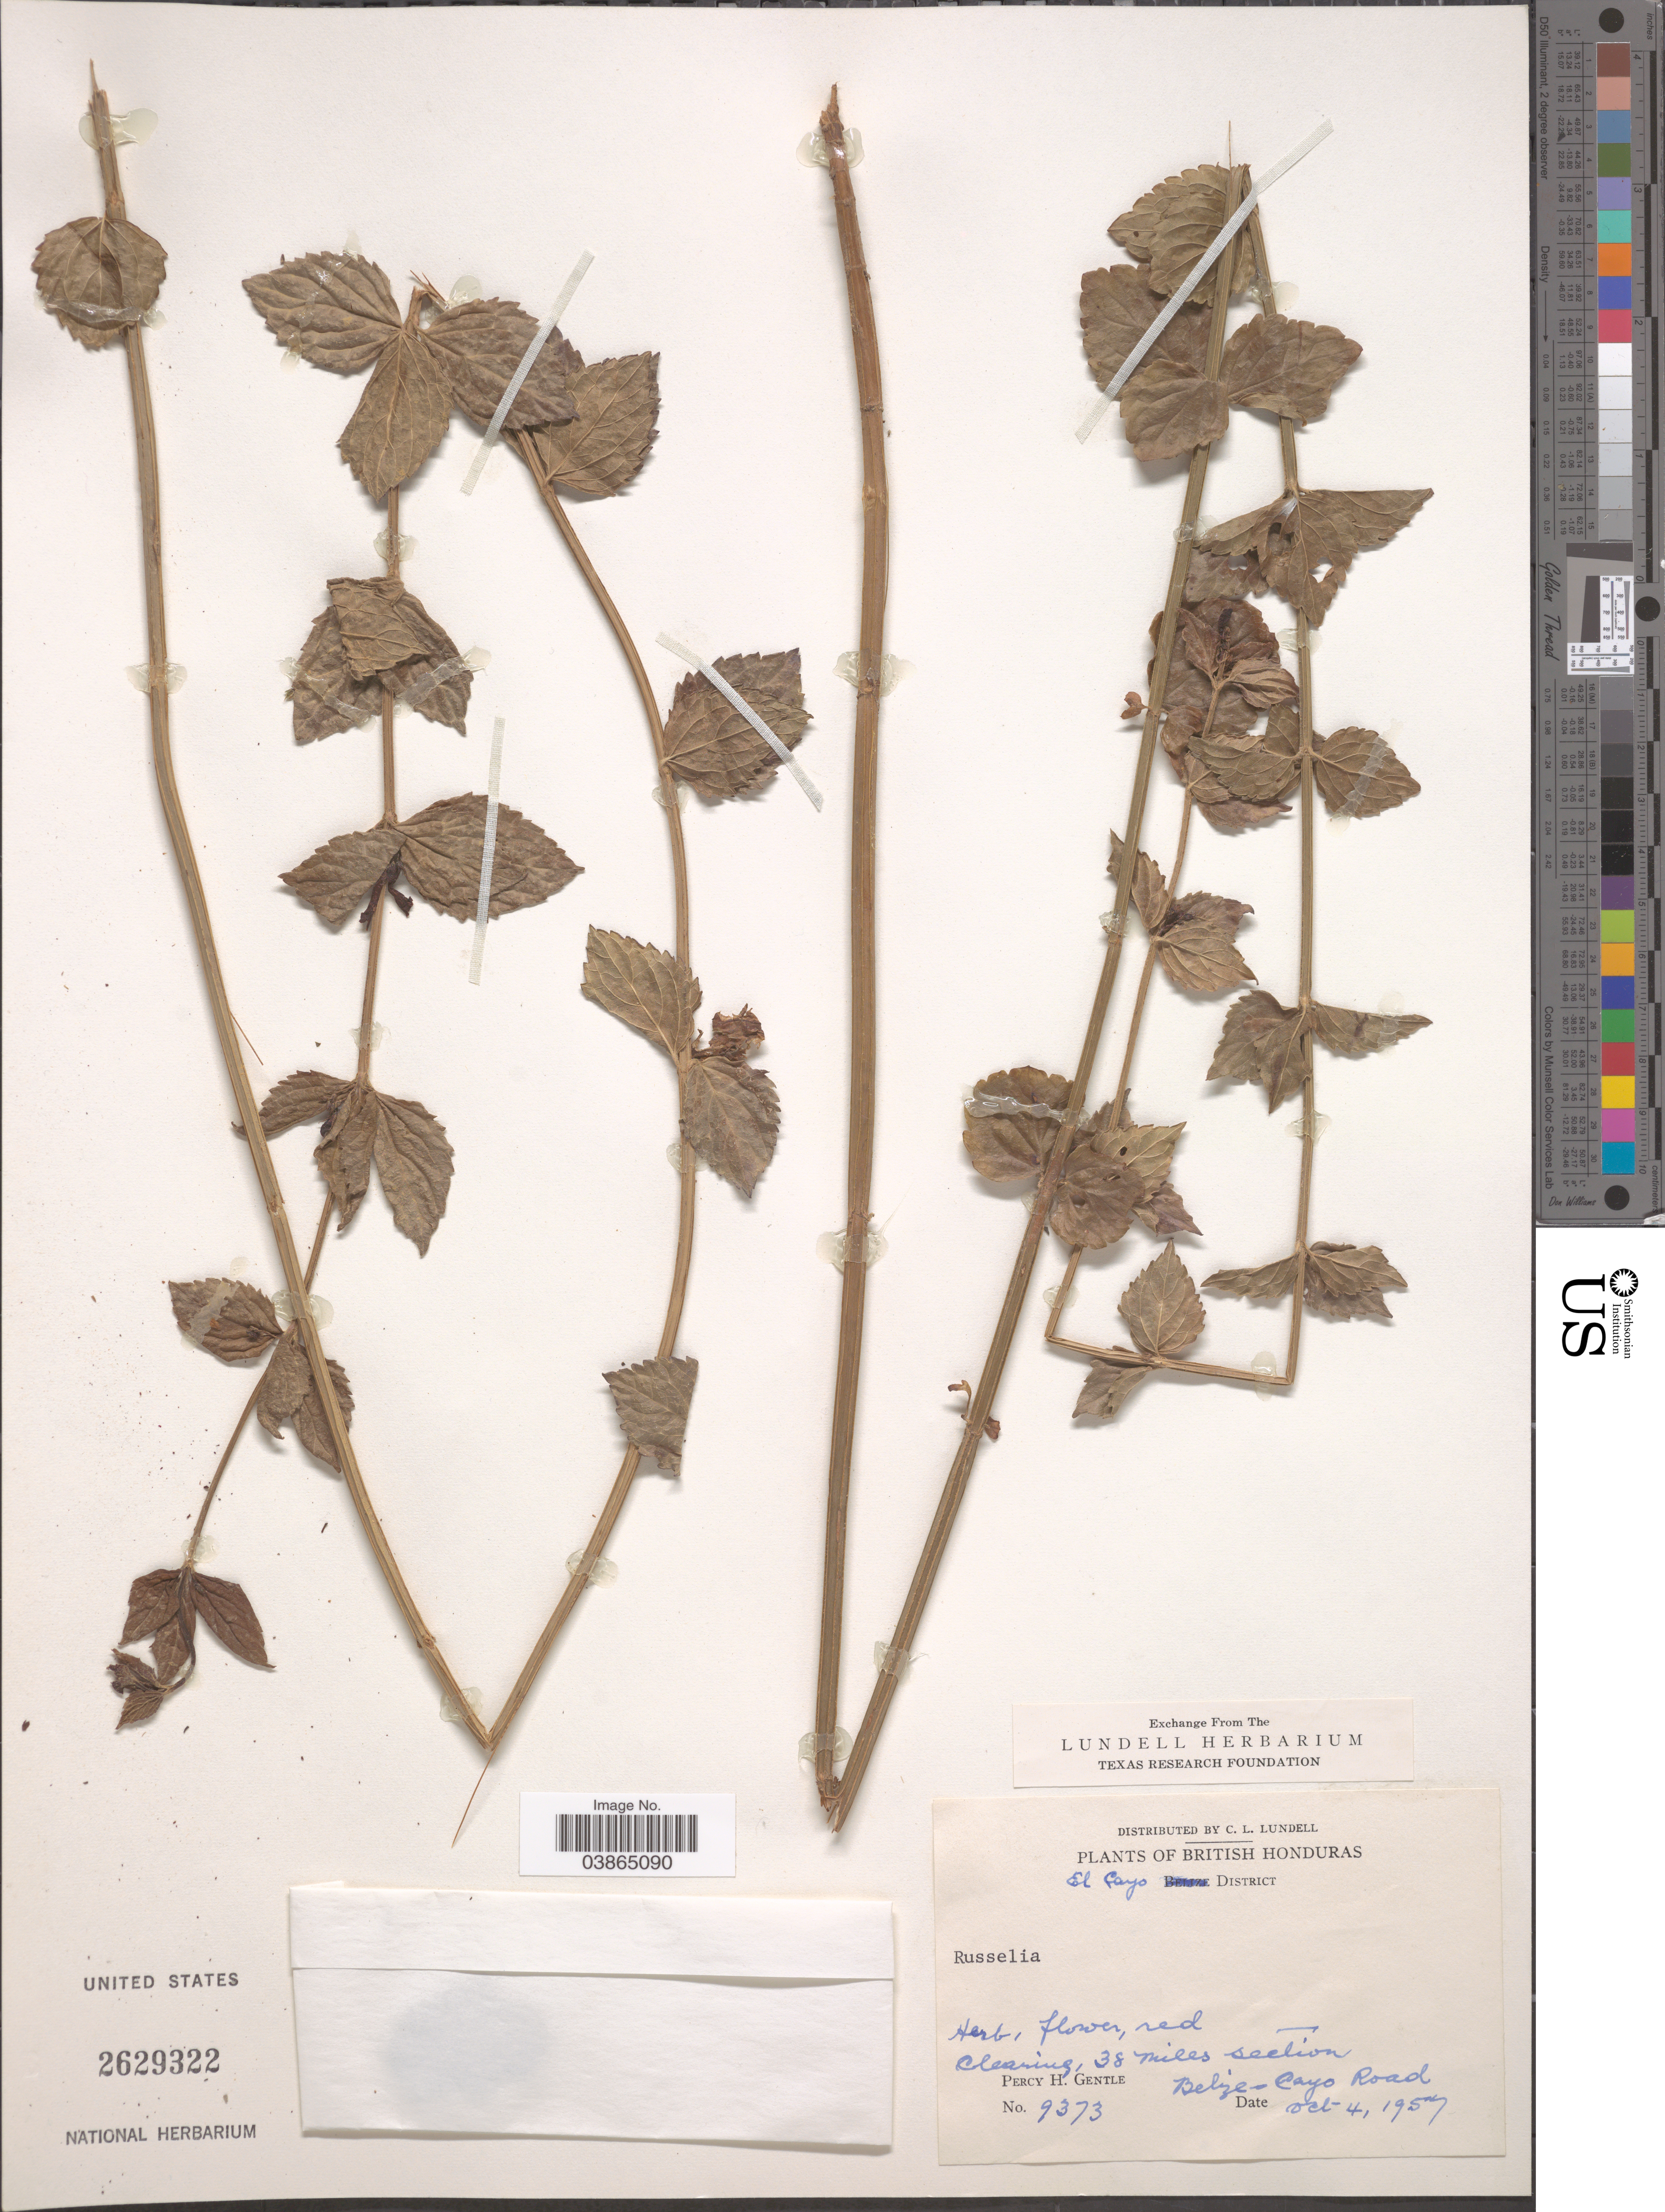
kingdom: Plantae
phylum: Tracheophyta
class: Magnoliopsida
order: Lamiales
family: Plantaginaceae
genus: Russelia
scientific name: Russelia sp.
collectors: P. H. Gentle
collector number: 9373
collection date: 1957-10-04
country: Belize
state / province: Cayo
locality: British Honduras. El Cayo District. Clearing, 38 miles section Belize-Cayo Road.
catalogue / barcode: US 2629322